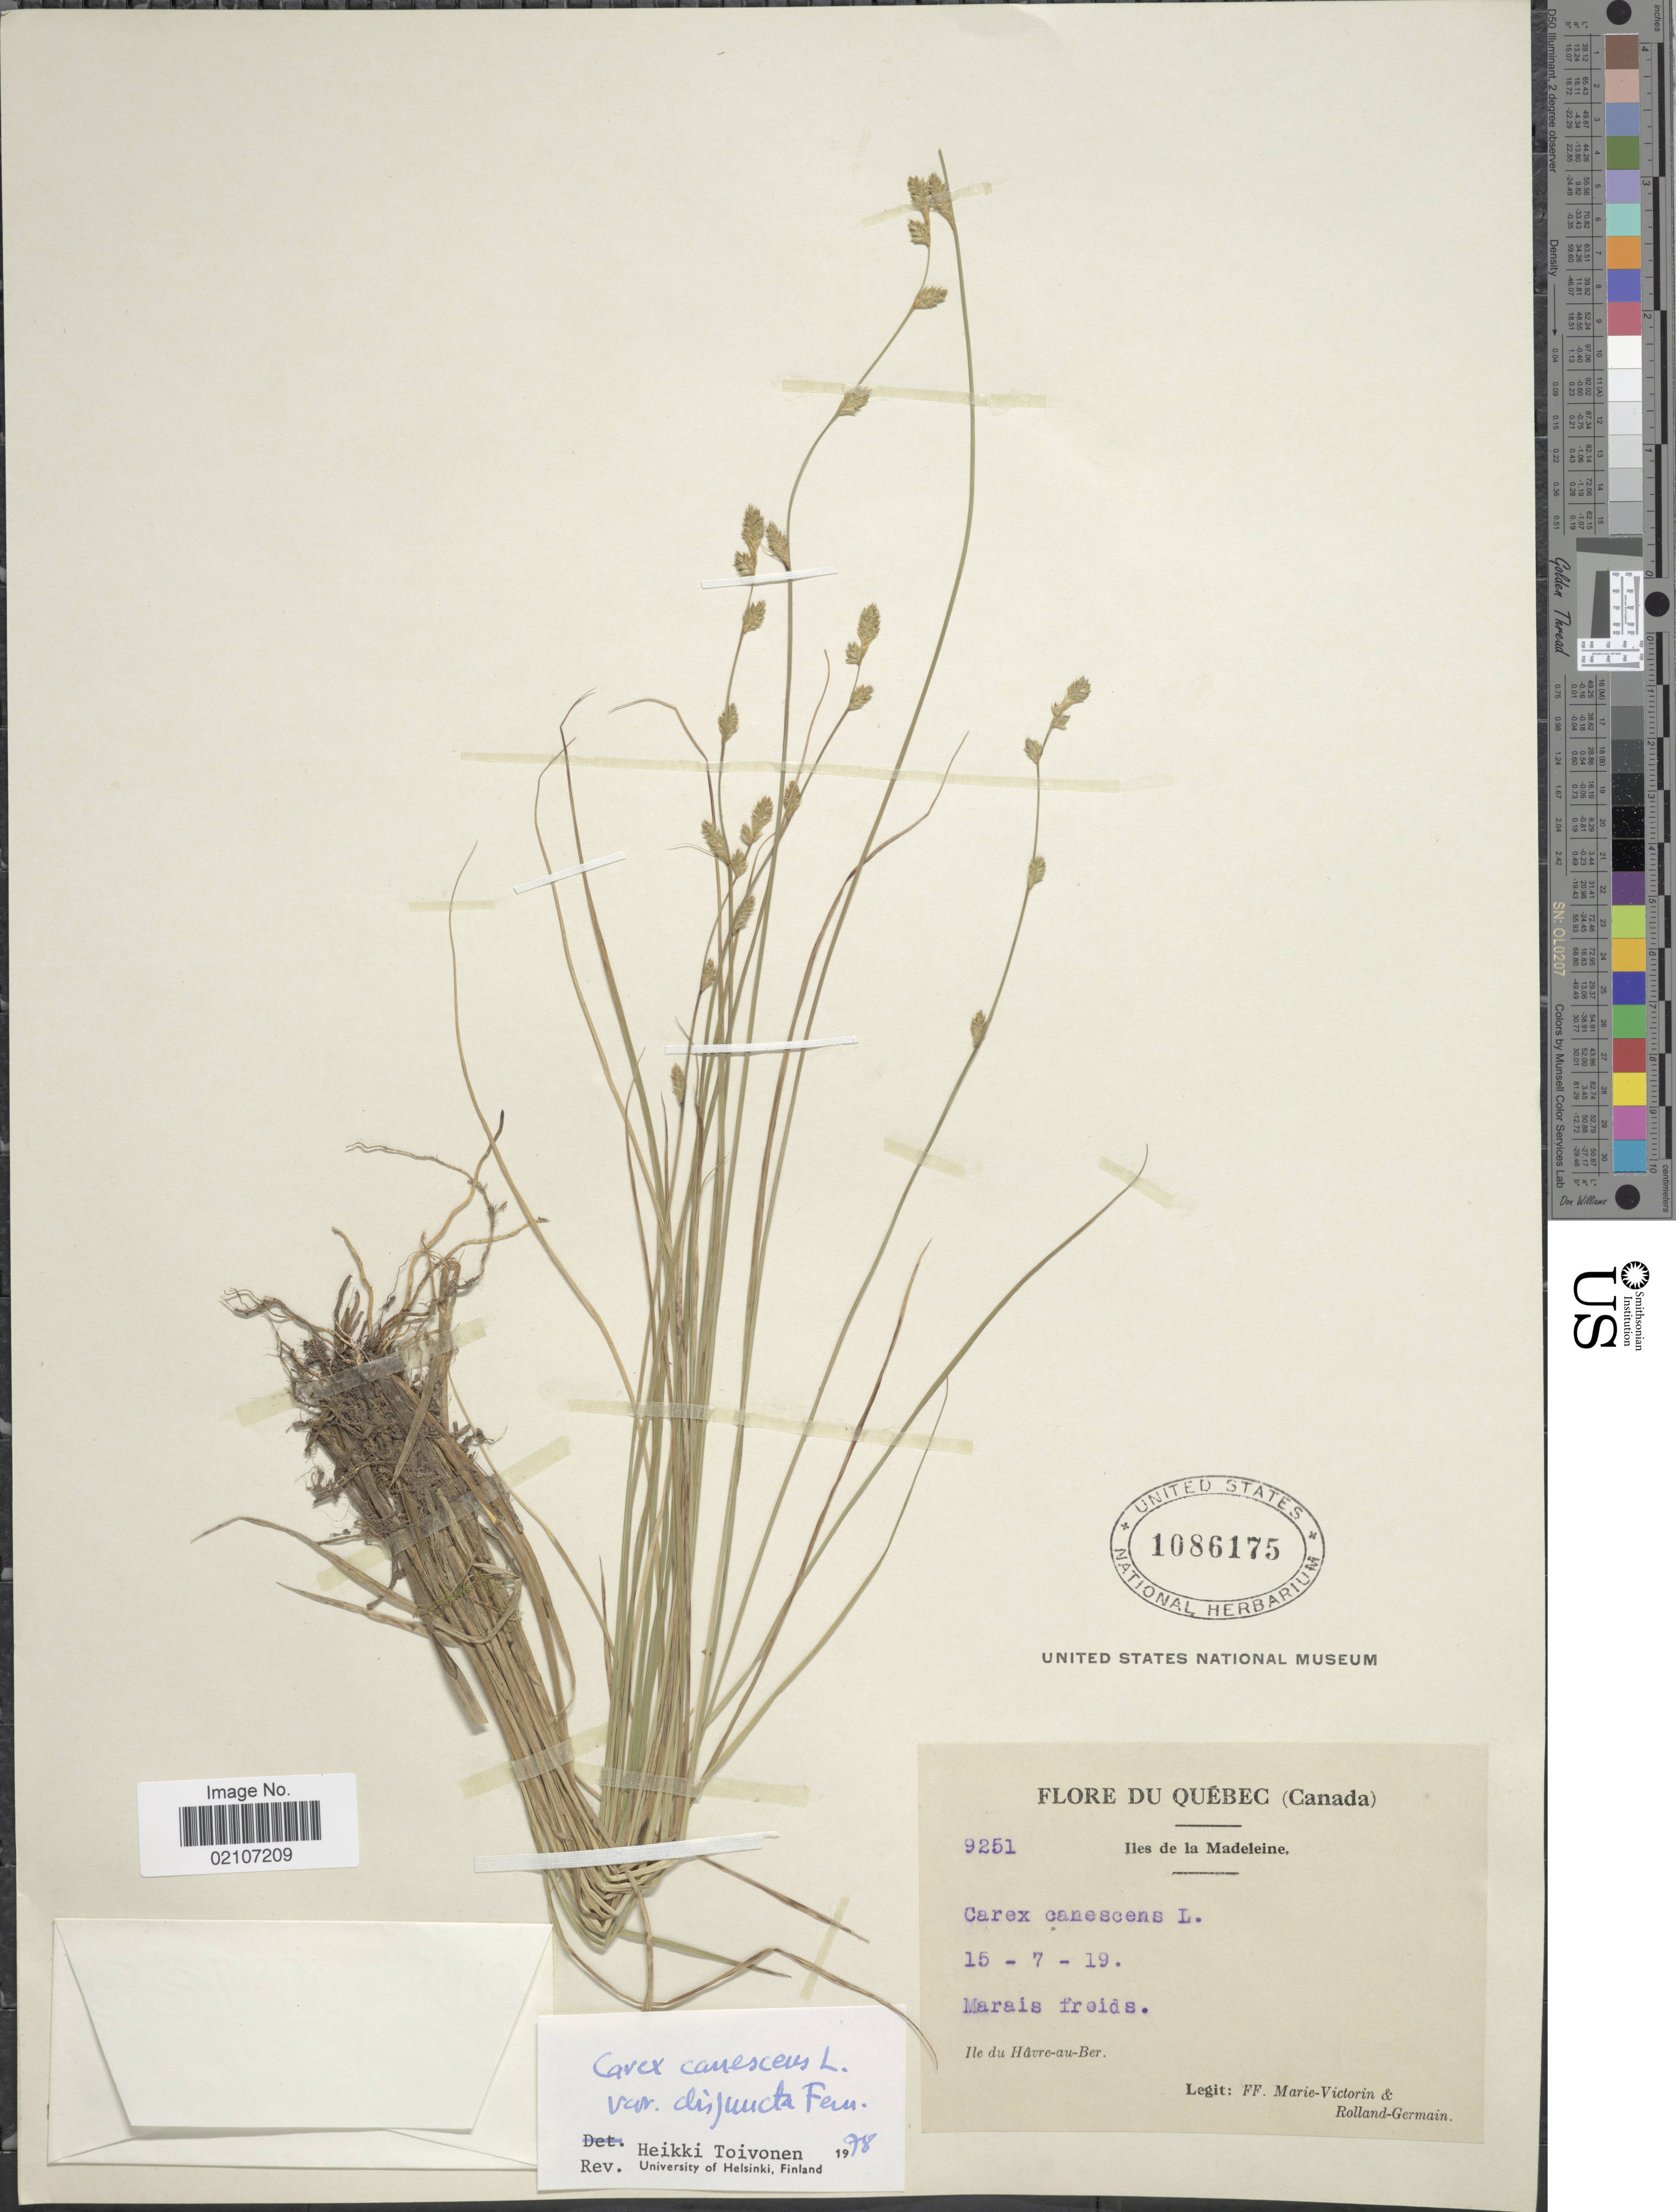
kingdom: Plantae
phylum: Tracheophyta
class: Liliopsida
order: Poales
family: Cyperaceae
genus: Carex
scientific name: Carex canescens var. disjuncta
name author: Fernald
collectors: F. Marie-Victorin & Rolland-Germain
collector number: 9251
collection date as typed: Transcribed d/m/y: 15/7/19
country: Canada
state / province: Quebec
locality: Marais froids. Ile du Havre-au-Ber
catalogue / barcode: US 1086175